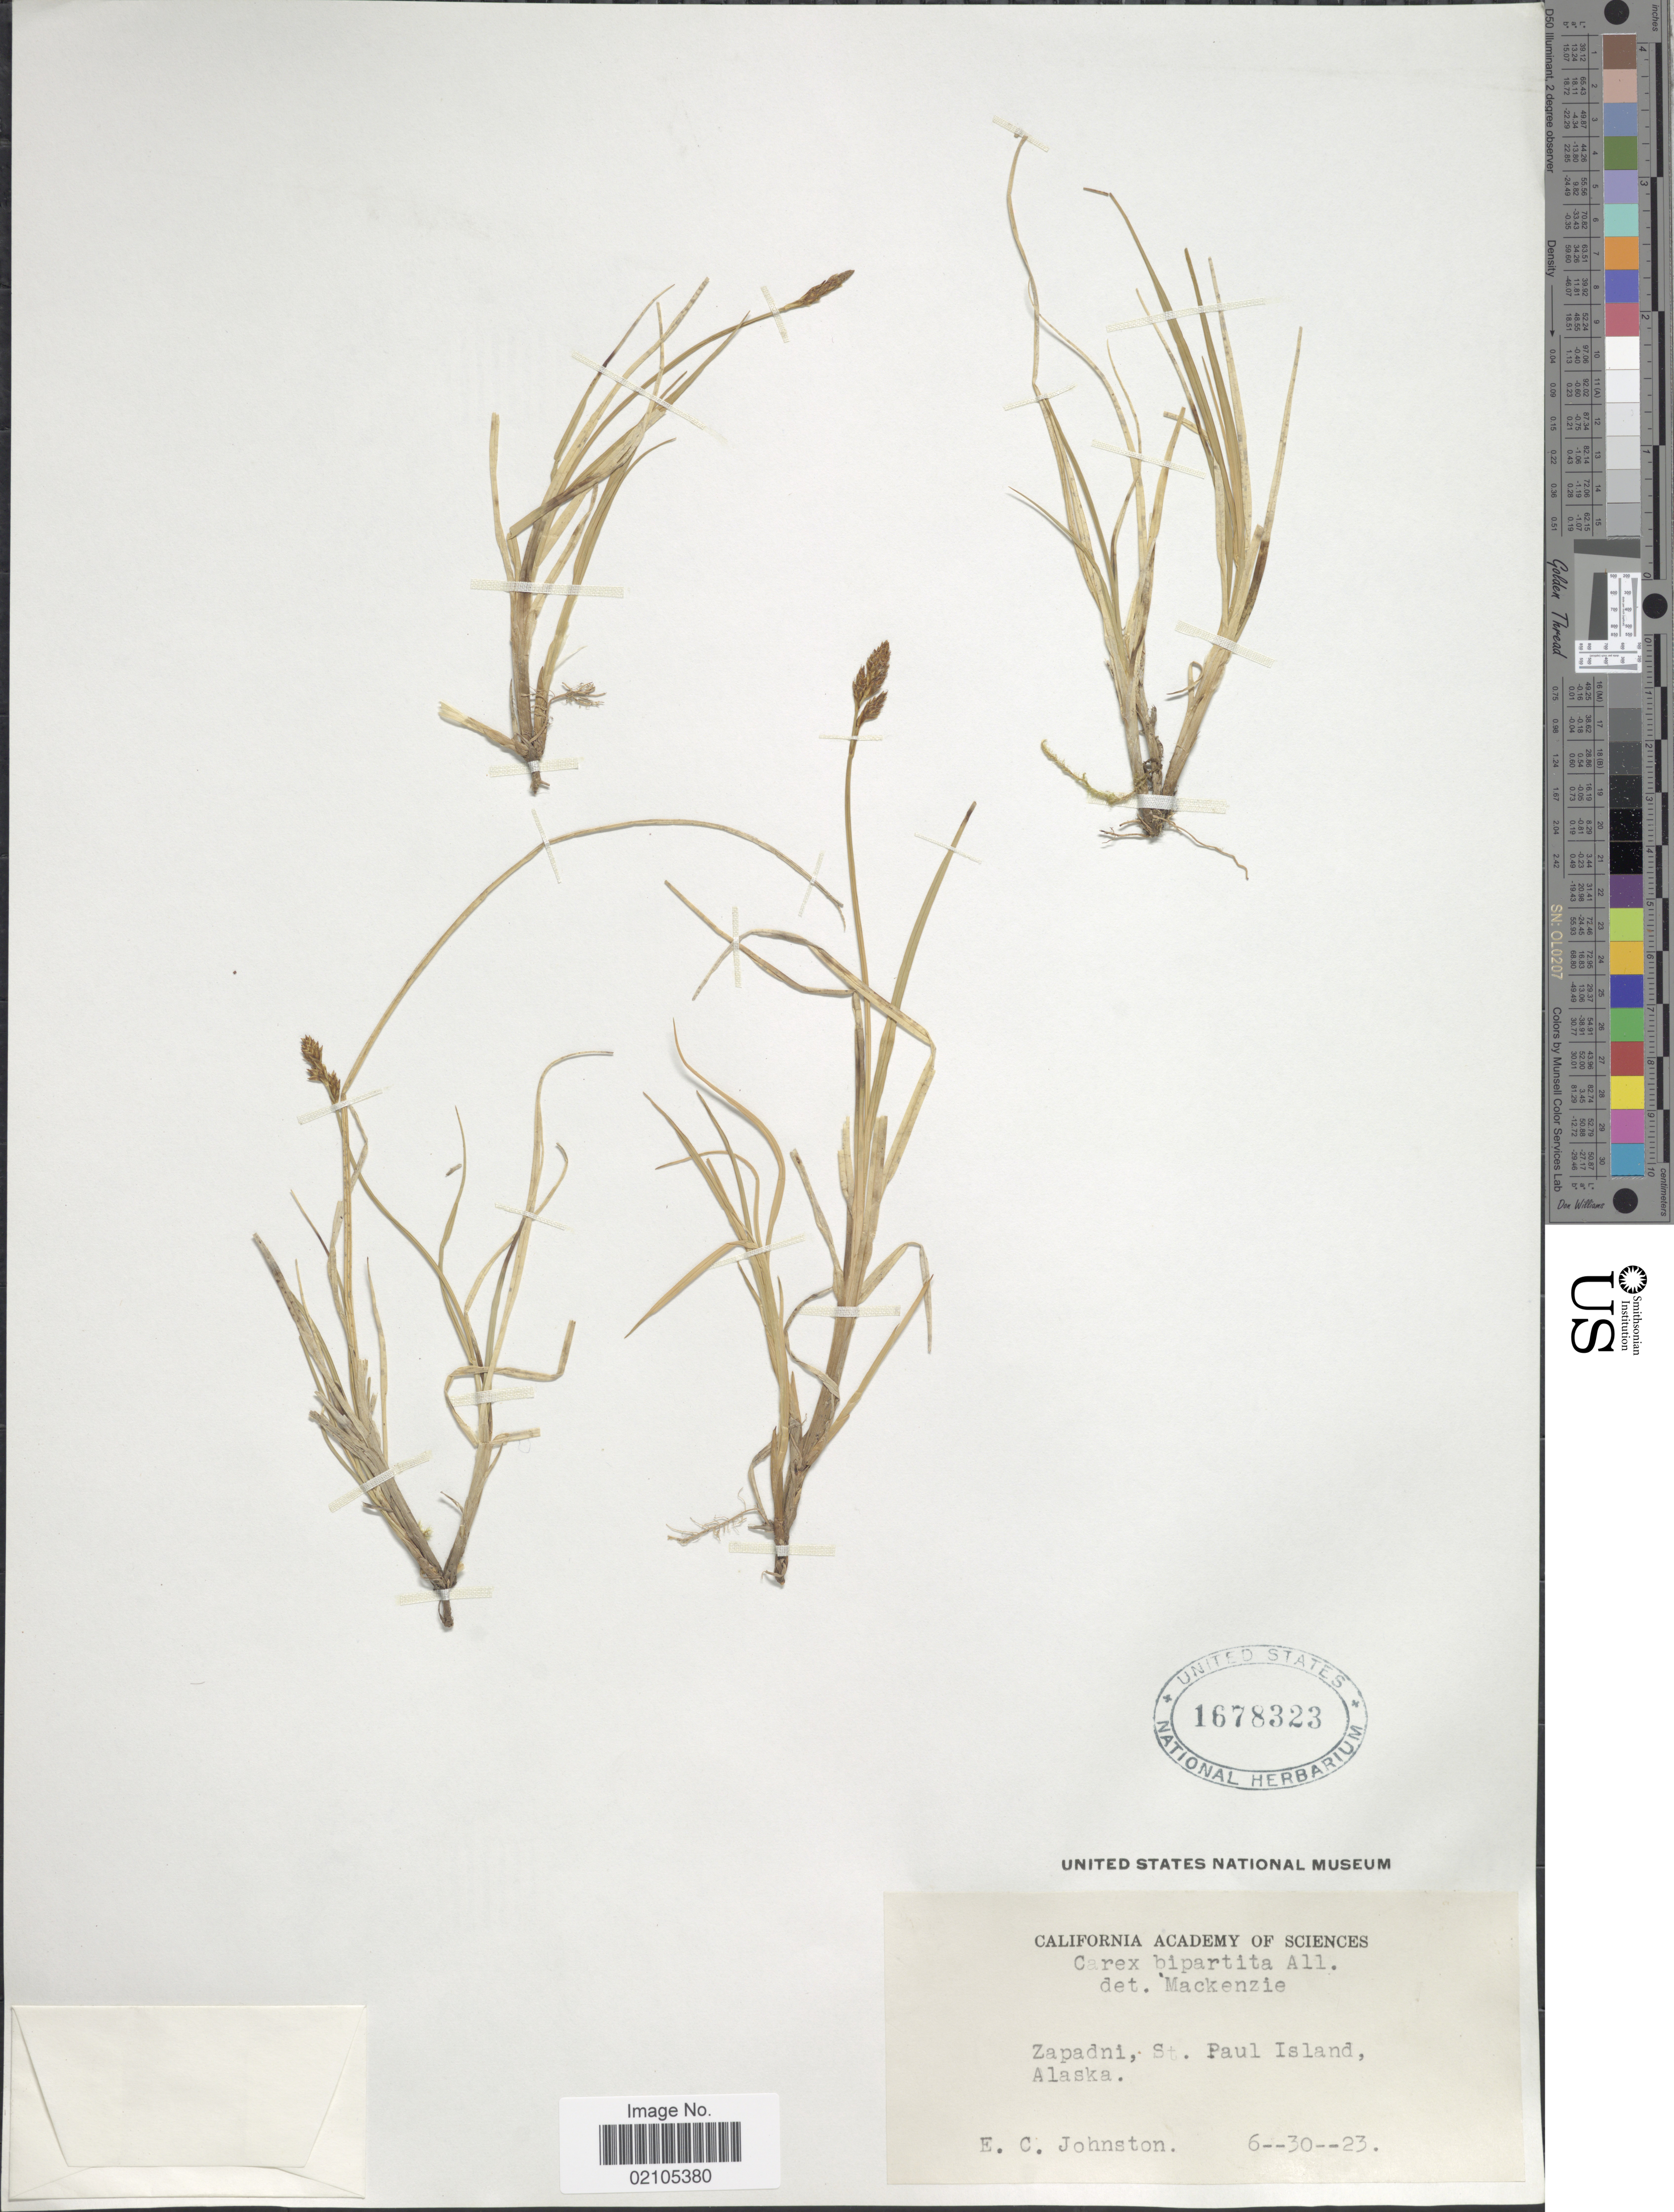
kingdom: Plantae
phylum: Tracheophyta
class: Liliopsida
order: Poales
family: Cyperaceae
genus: Carex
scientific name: Carex lachenalii subsp. lachenalii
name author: Schkuhr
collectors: E. C. Johnston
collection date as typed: Transcribed d/m/y: 30/6/23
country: United States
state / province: Alaska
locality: Zapadni, St. Paul Island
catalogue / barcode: US 1678323